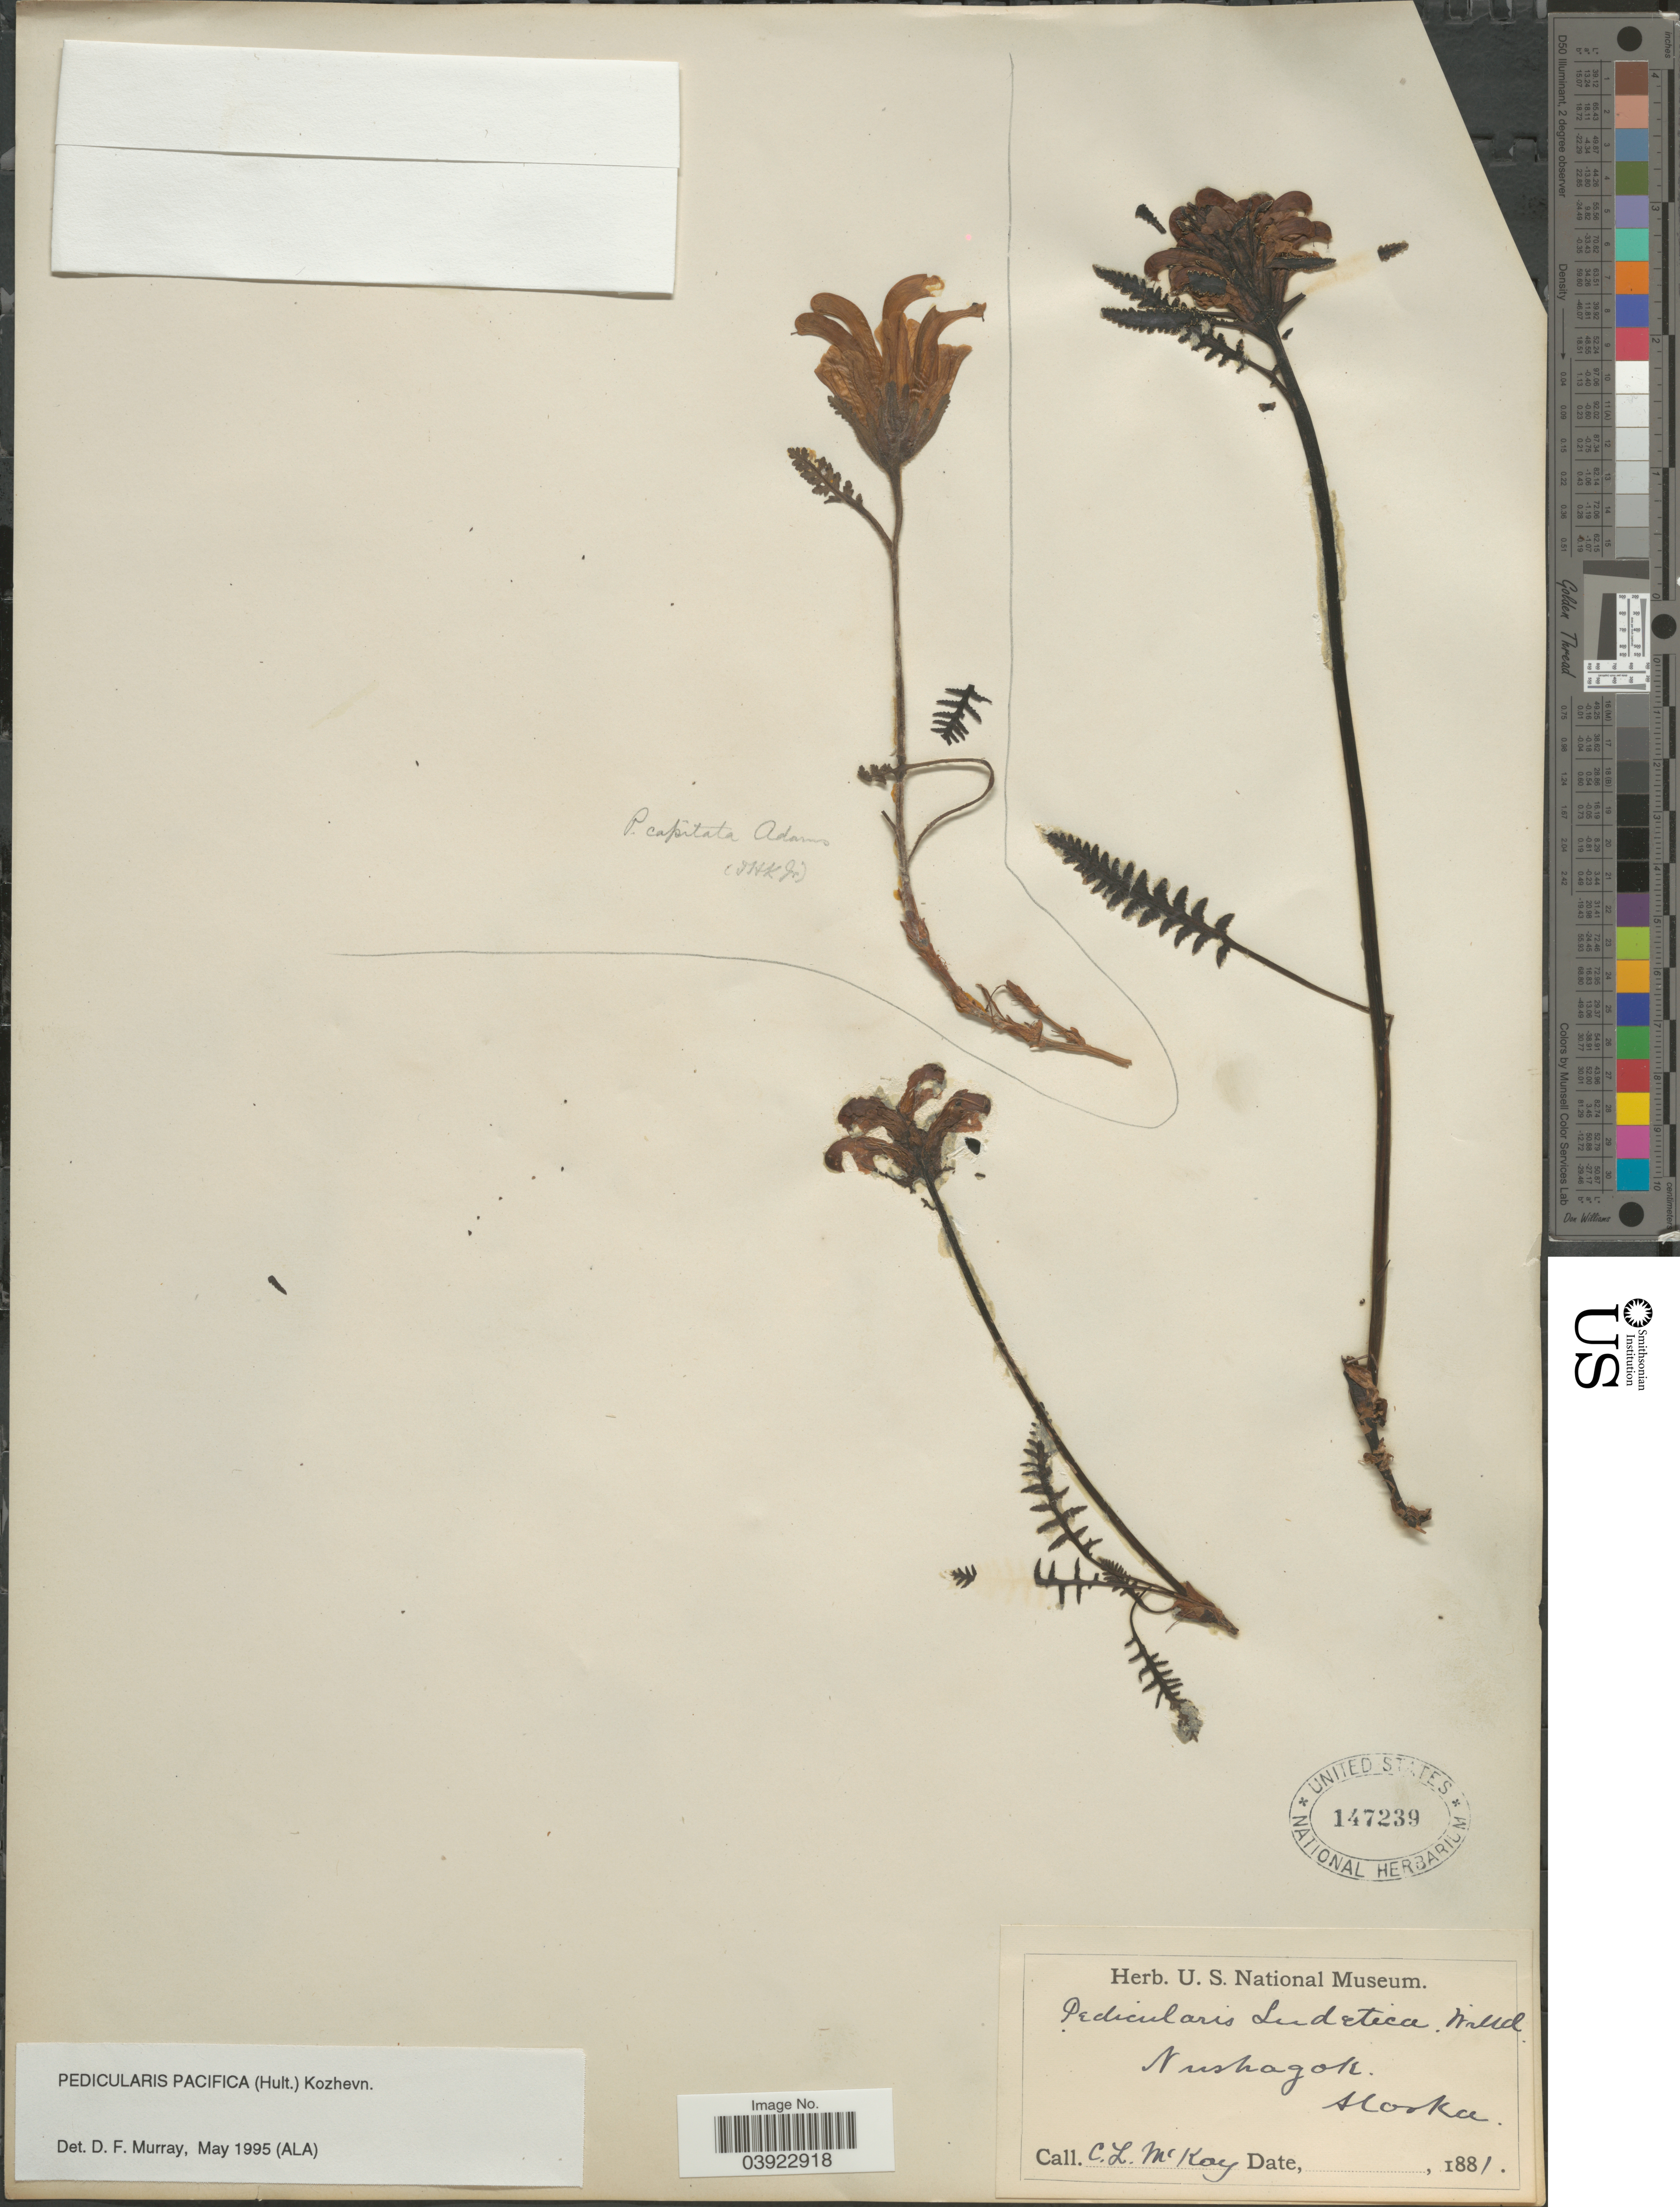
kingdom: Plantae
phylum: Tracheophyta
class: Magnoliopsida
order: Lamiales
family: Orobanchaceae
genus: Pedicularis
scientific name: Pedicularis pacifica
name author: (Hultén) Kozhevn.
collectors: C. McKay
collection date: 1881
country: United States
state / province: Alaska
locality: Nushagak.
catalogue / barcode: US 147239